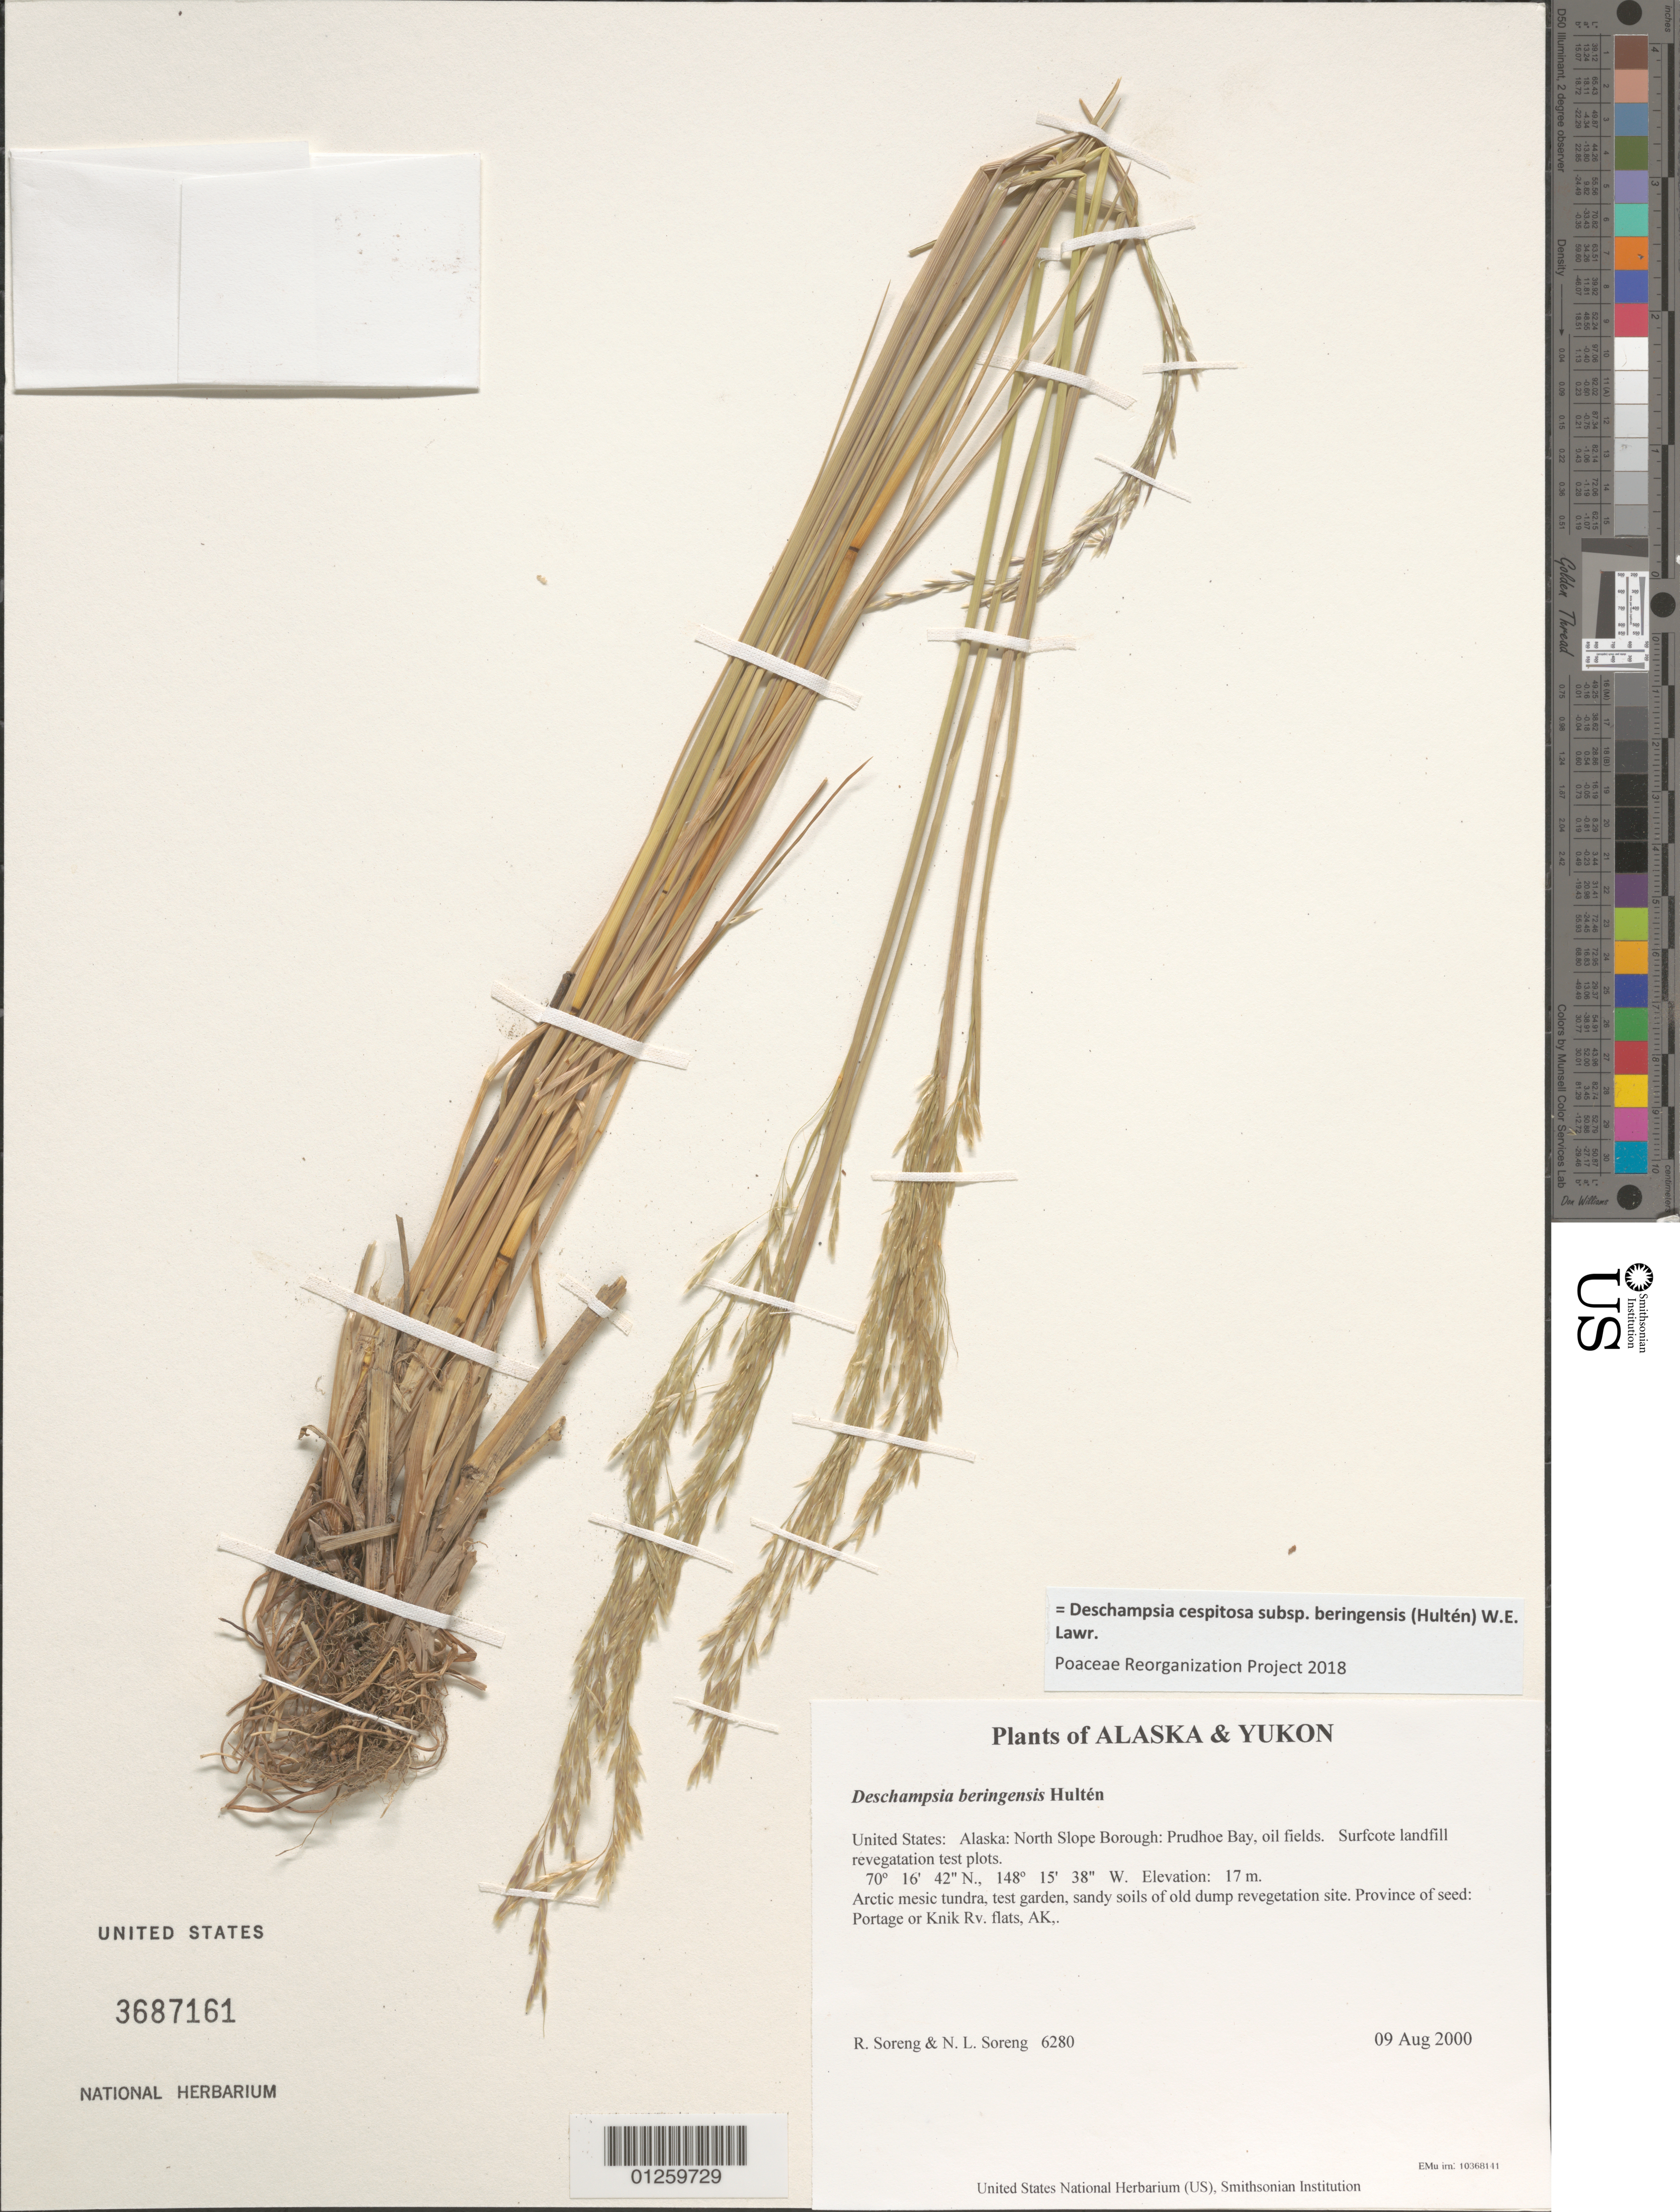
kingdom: Plantae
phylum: Tracheophyta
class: Liliopsida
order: Poales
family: Poaceae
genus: Deschampsia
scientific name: Deschampsia cespitosa subsp. beringensis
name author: (Hultén) Lawrence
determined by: Poaceae Reorganization Project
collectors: R. J. Soreng & N. L. Soreng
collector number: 6280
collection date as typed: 09 Aug 2000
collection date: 2000-08-09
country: United States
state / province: Alaska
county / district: North Slope Borough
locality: Prudhoe Bay, oil fields. Surfcote landfill revegatation test plots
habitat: Arctic mesic tundra, test garden, sandy soils of old dump revegetation site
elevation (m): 17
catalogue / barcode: US 3687161